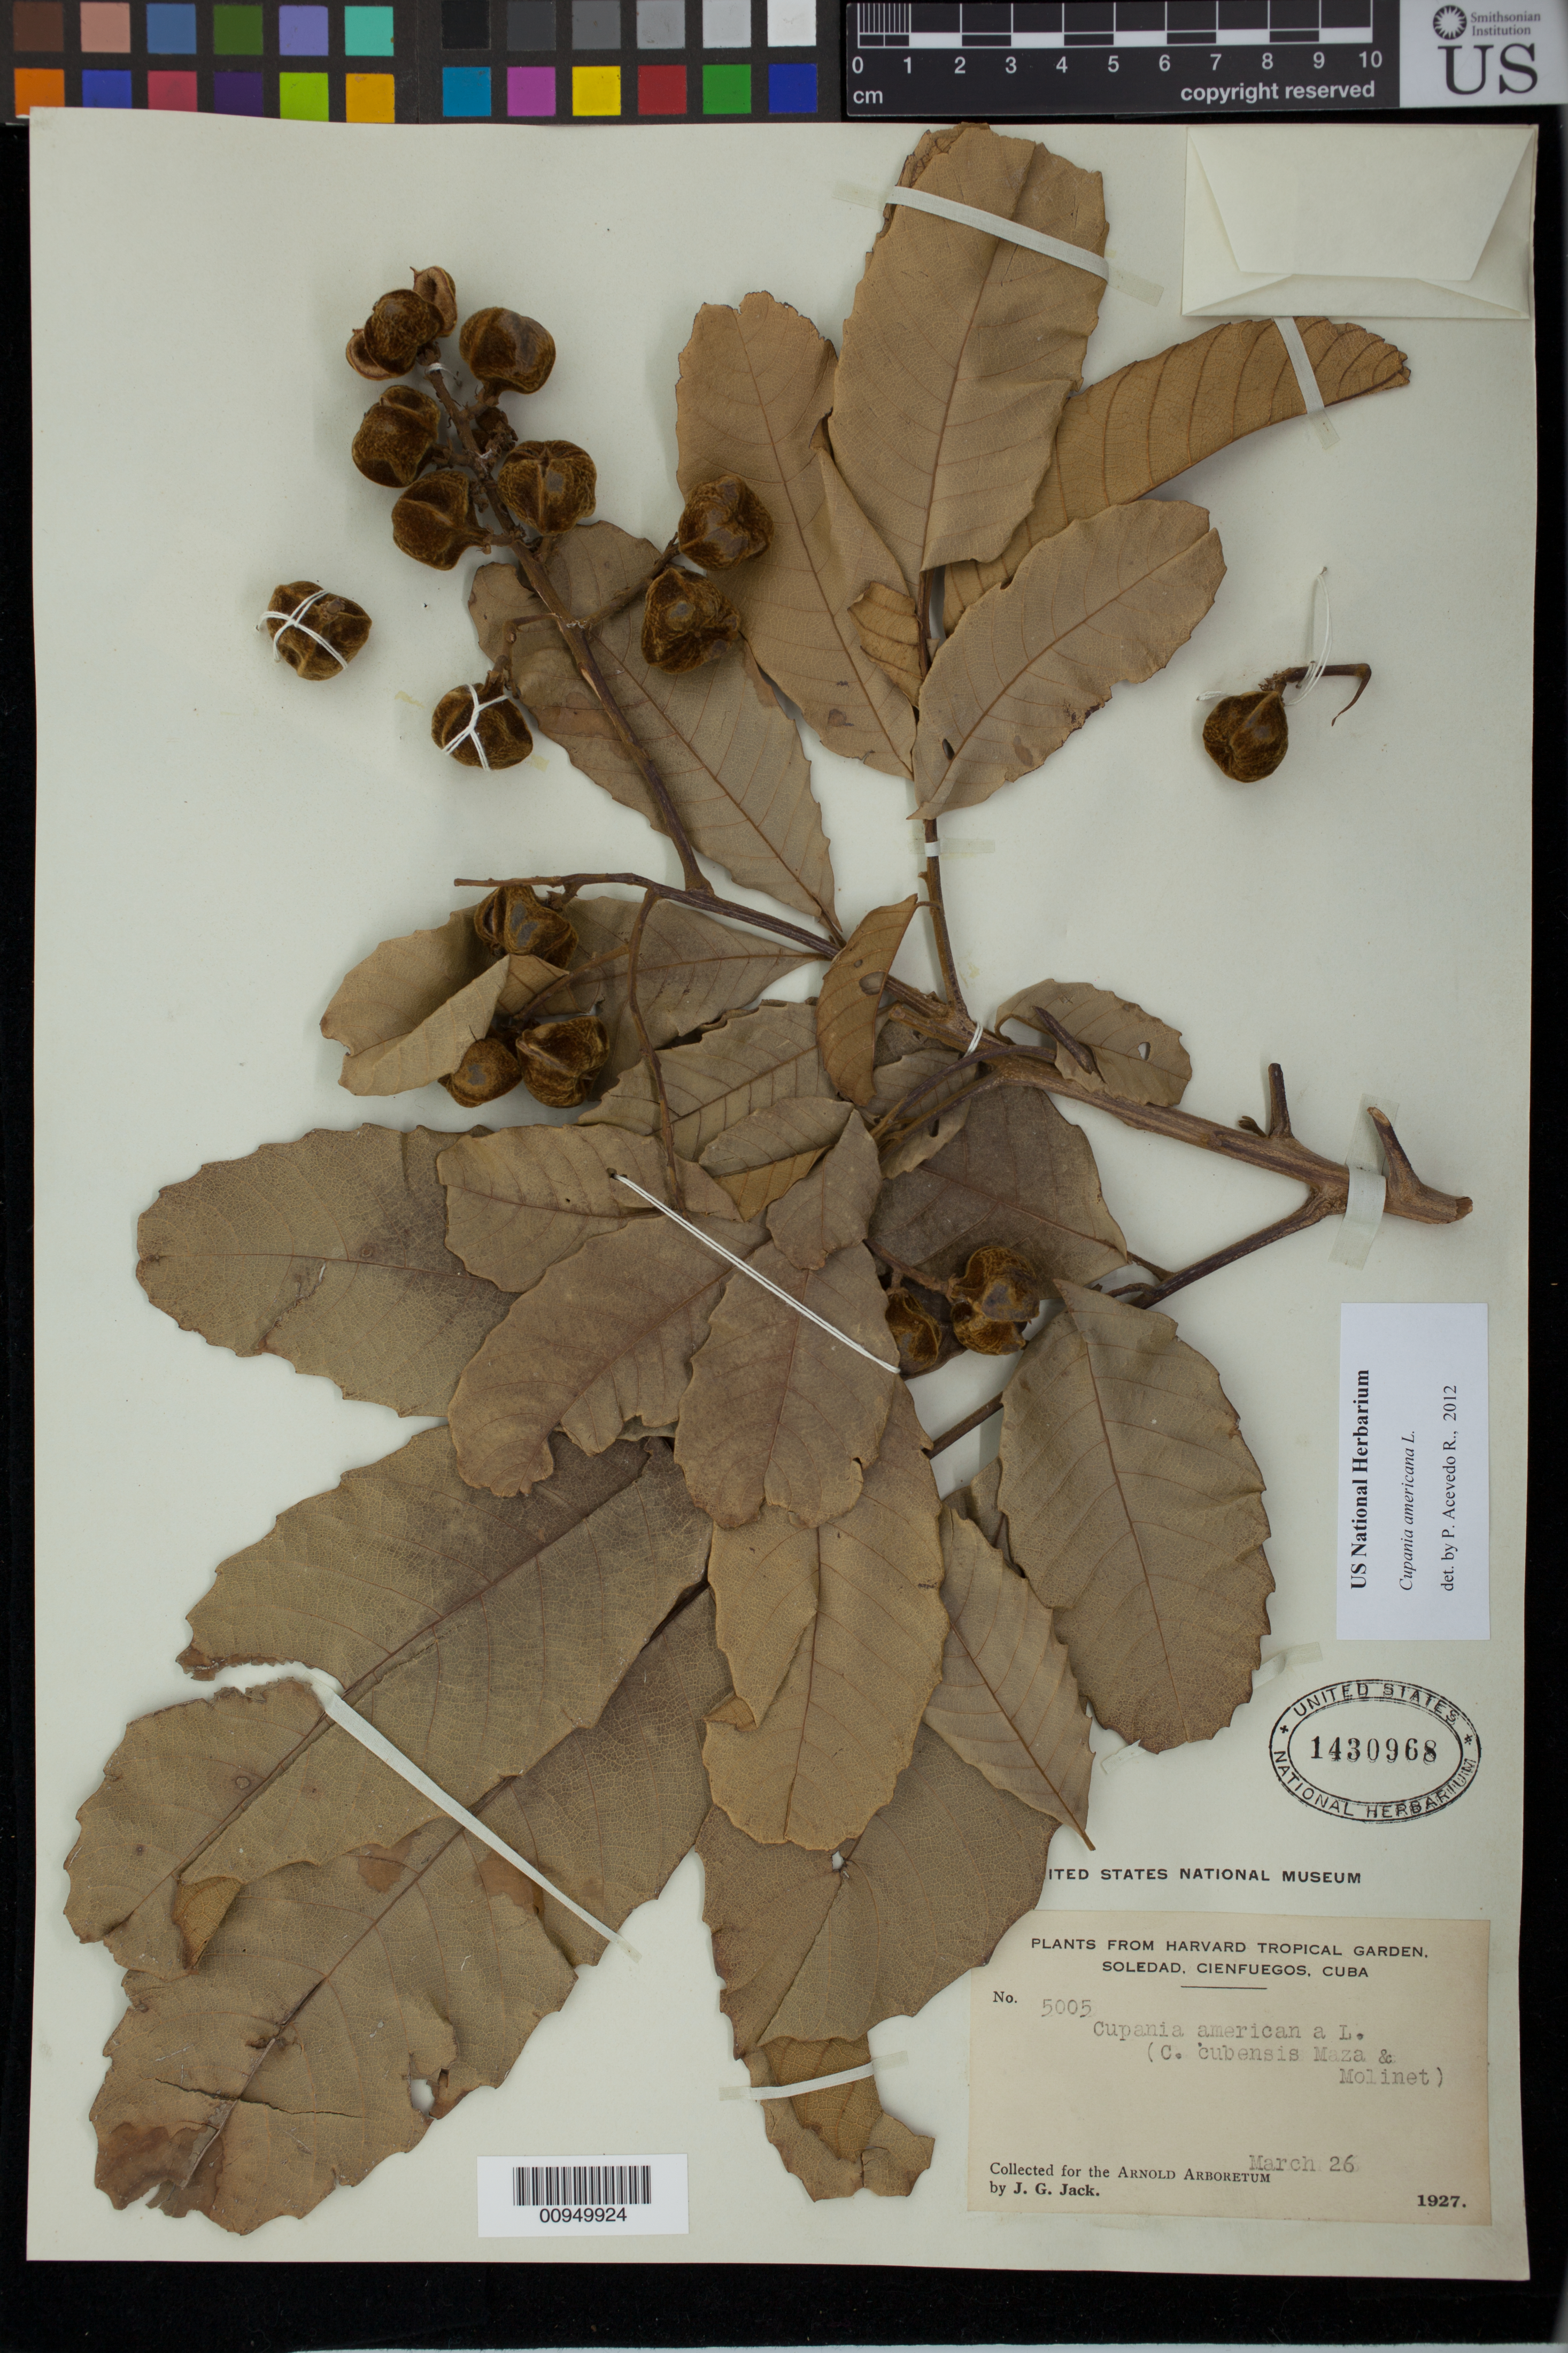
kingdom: Plantae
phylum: Tracheophyta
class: Magnoliopsida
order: Sapindales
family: Sapindaceae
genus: Cupania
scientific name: Cupania americana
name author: L.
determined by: Acevedo-Rodríguez, P., (BOT), Smithsonian Institution - National Museum of Natural History (UNITED STATES)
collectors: J. G. Jack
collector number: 5005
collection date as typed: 26 Mar 1927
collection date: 1927-03-26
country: Cuba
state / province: Cienfuegos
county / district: Cien Fuegos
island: Cuba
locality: Soledad, Cienfuegos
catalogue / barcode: US 1430968